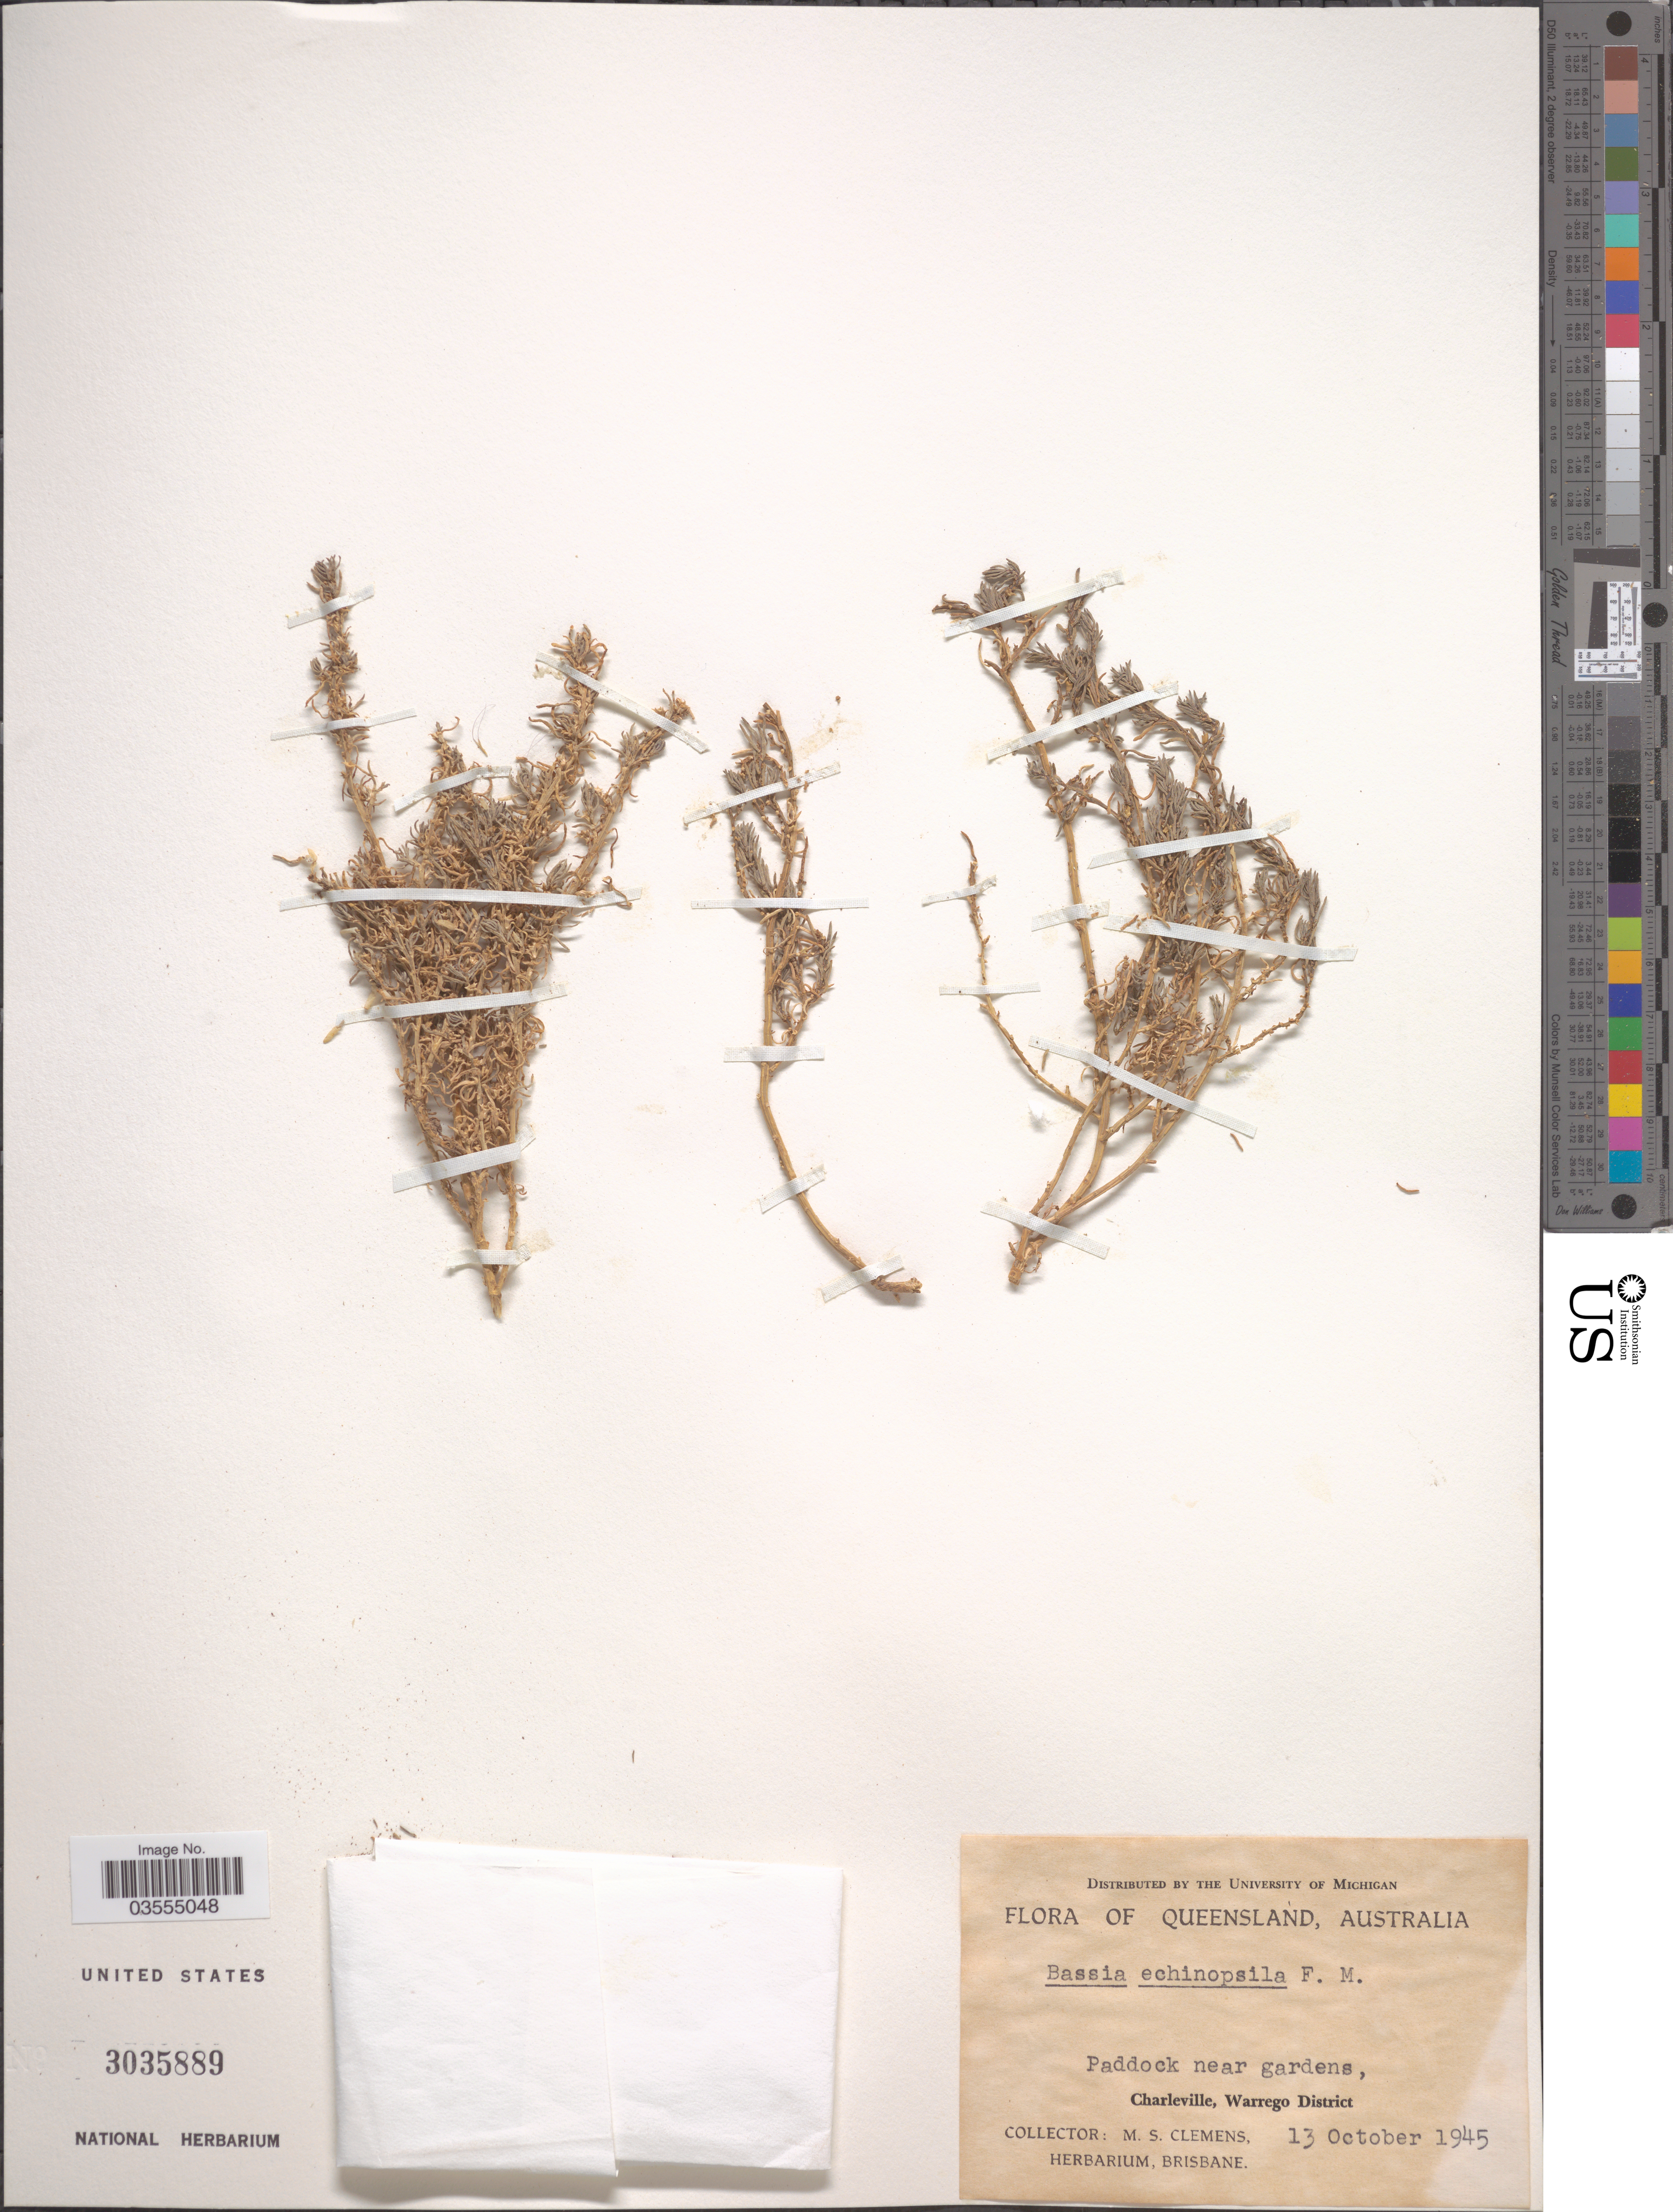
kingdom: Plantae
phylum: Tracheophyta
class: Magnoliopsida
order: Caryophyllales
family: Amaranthaceae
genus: Sclerolaena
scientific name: Sclerolaena anisacanthoides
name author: (F. Muell.) Domin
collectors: M. S. Clemens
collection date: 1945-10-13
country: Australia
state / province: Queensland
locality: Paddock near gardens, Charleville, Warrego District.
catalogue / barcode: US 3035889